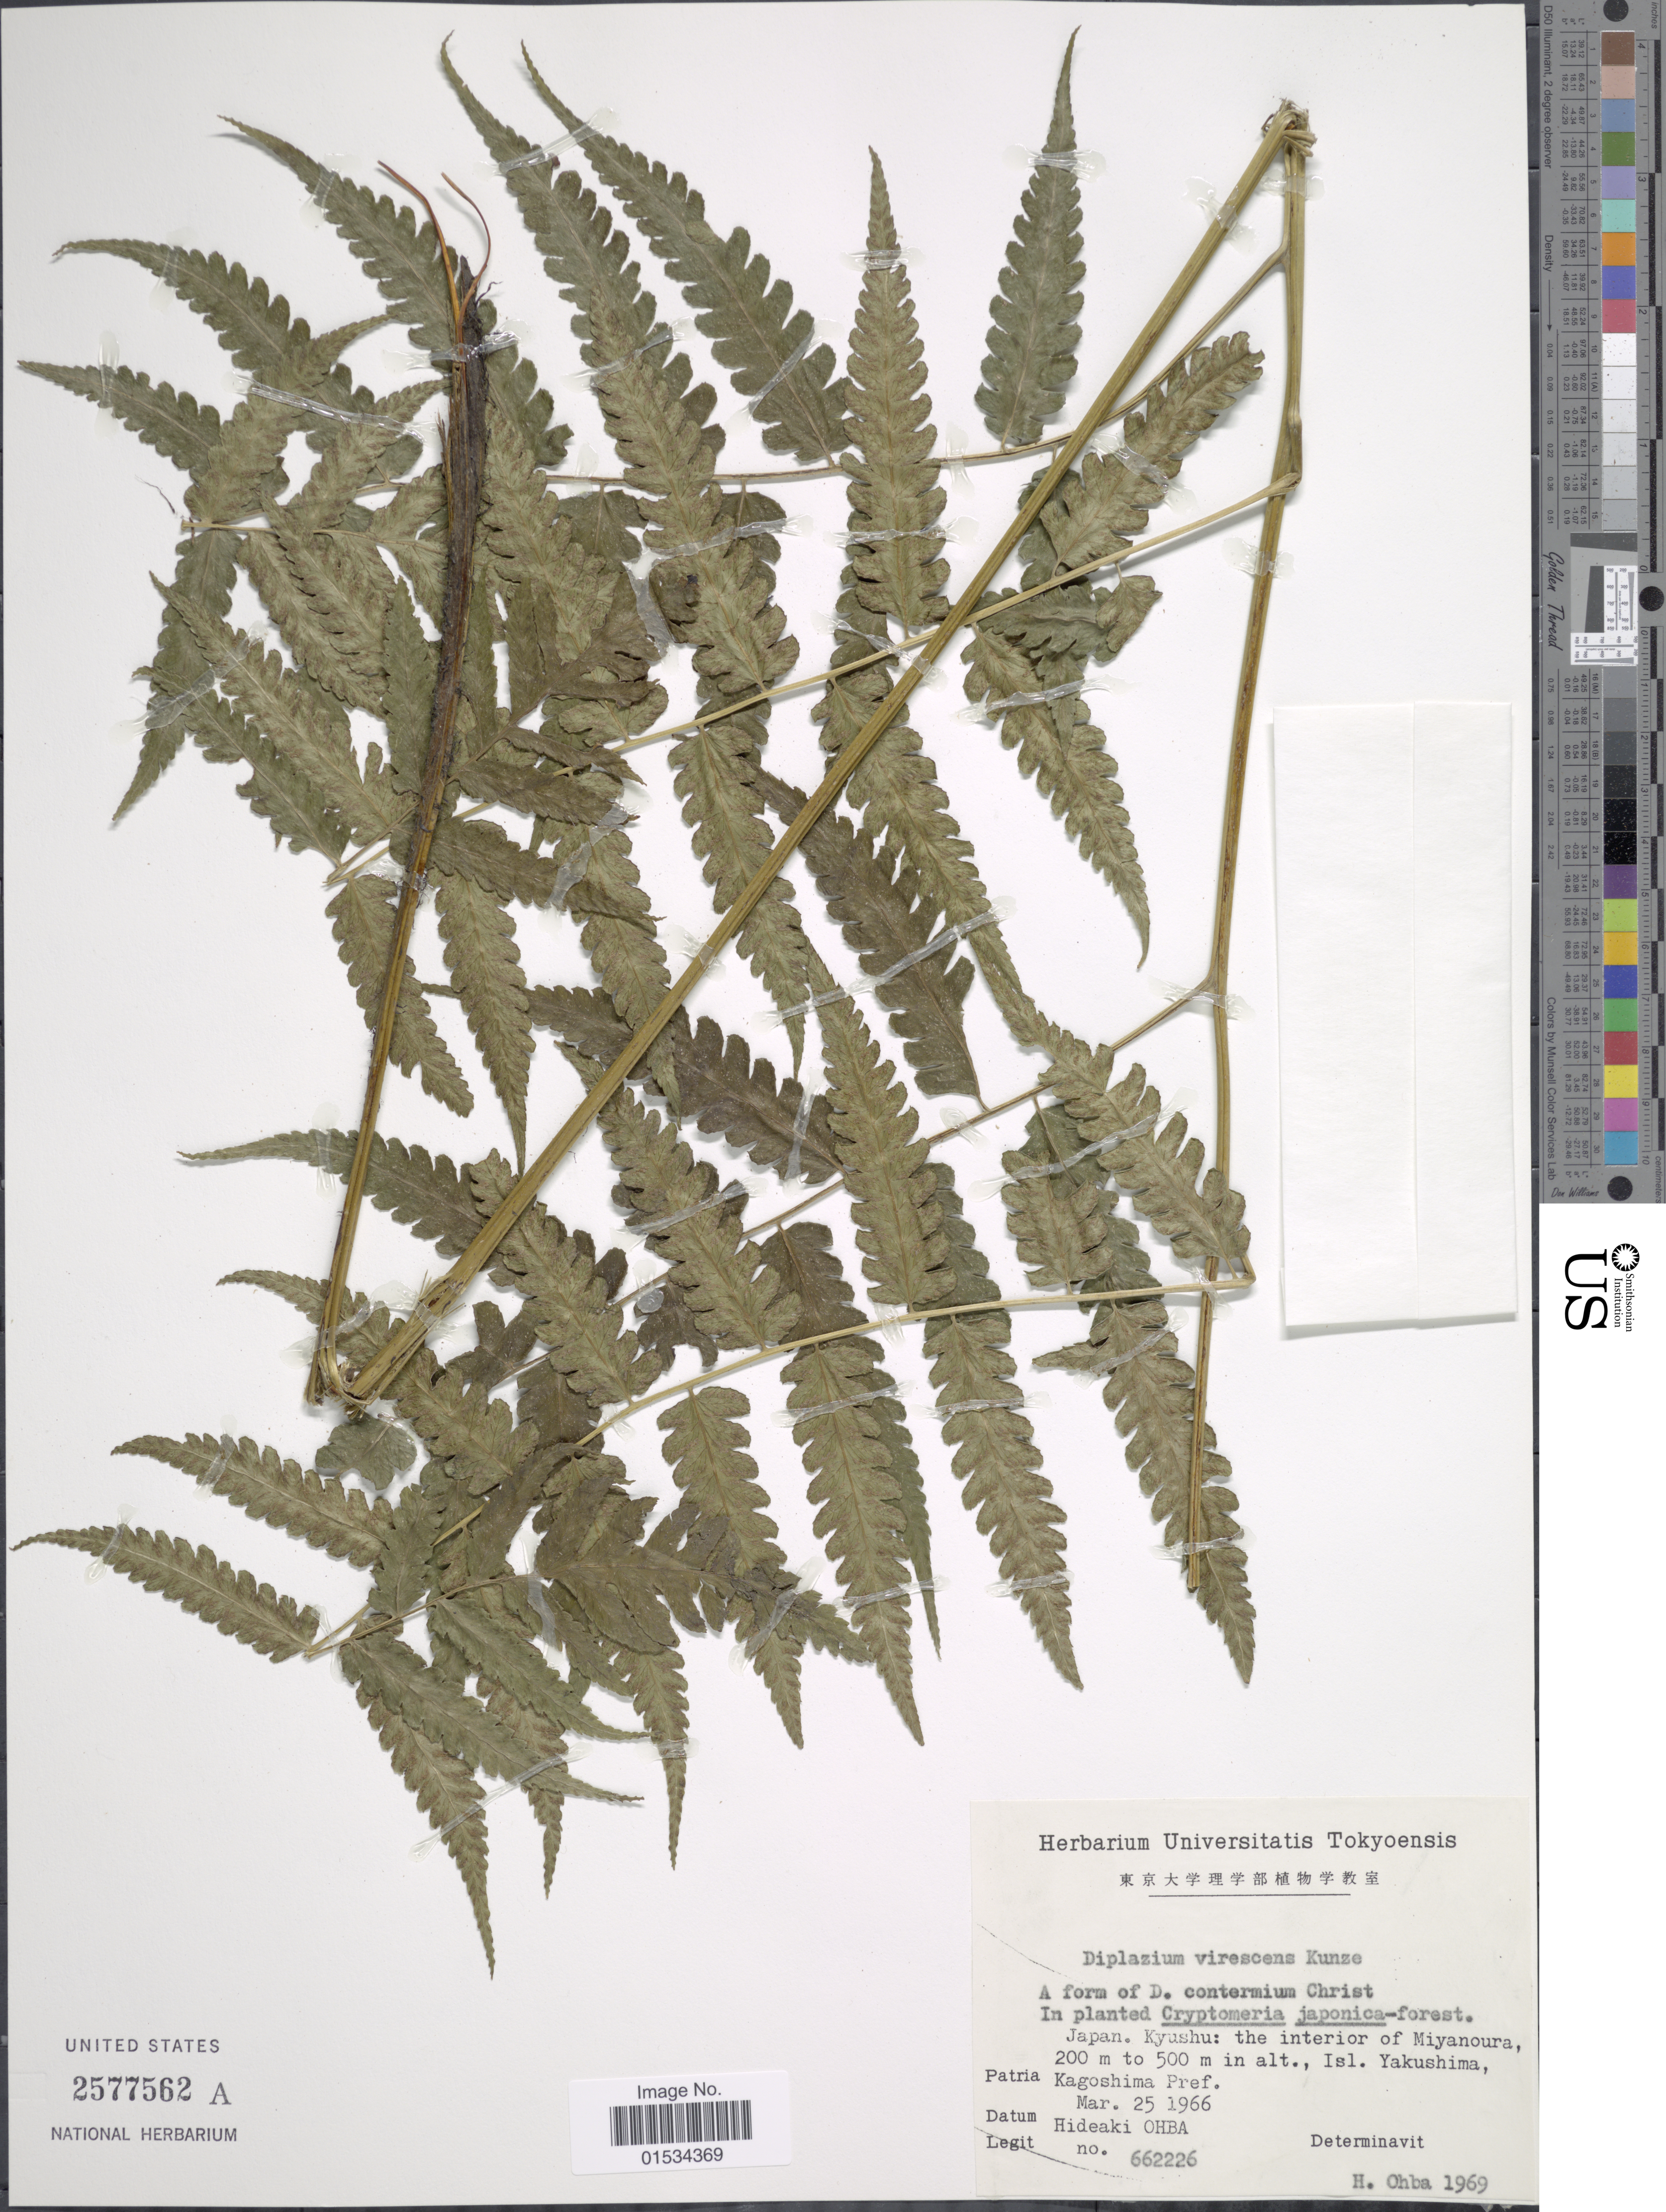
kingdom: Plantae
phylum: Tracheophyta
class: Polypodiopsida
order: Polypodiales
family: Athyriaceae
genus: Diplazium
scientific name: Diplazium virescens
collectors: H. Ohba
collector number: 662226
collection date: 1966-03-25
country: Japan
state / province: Kagosima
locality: Kyushu: the interior of Miyanoura, Isl. Yakushima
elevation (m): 200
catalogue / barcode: US 2577562A